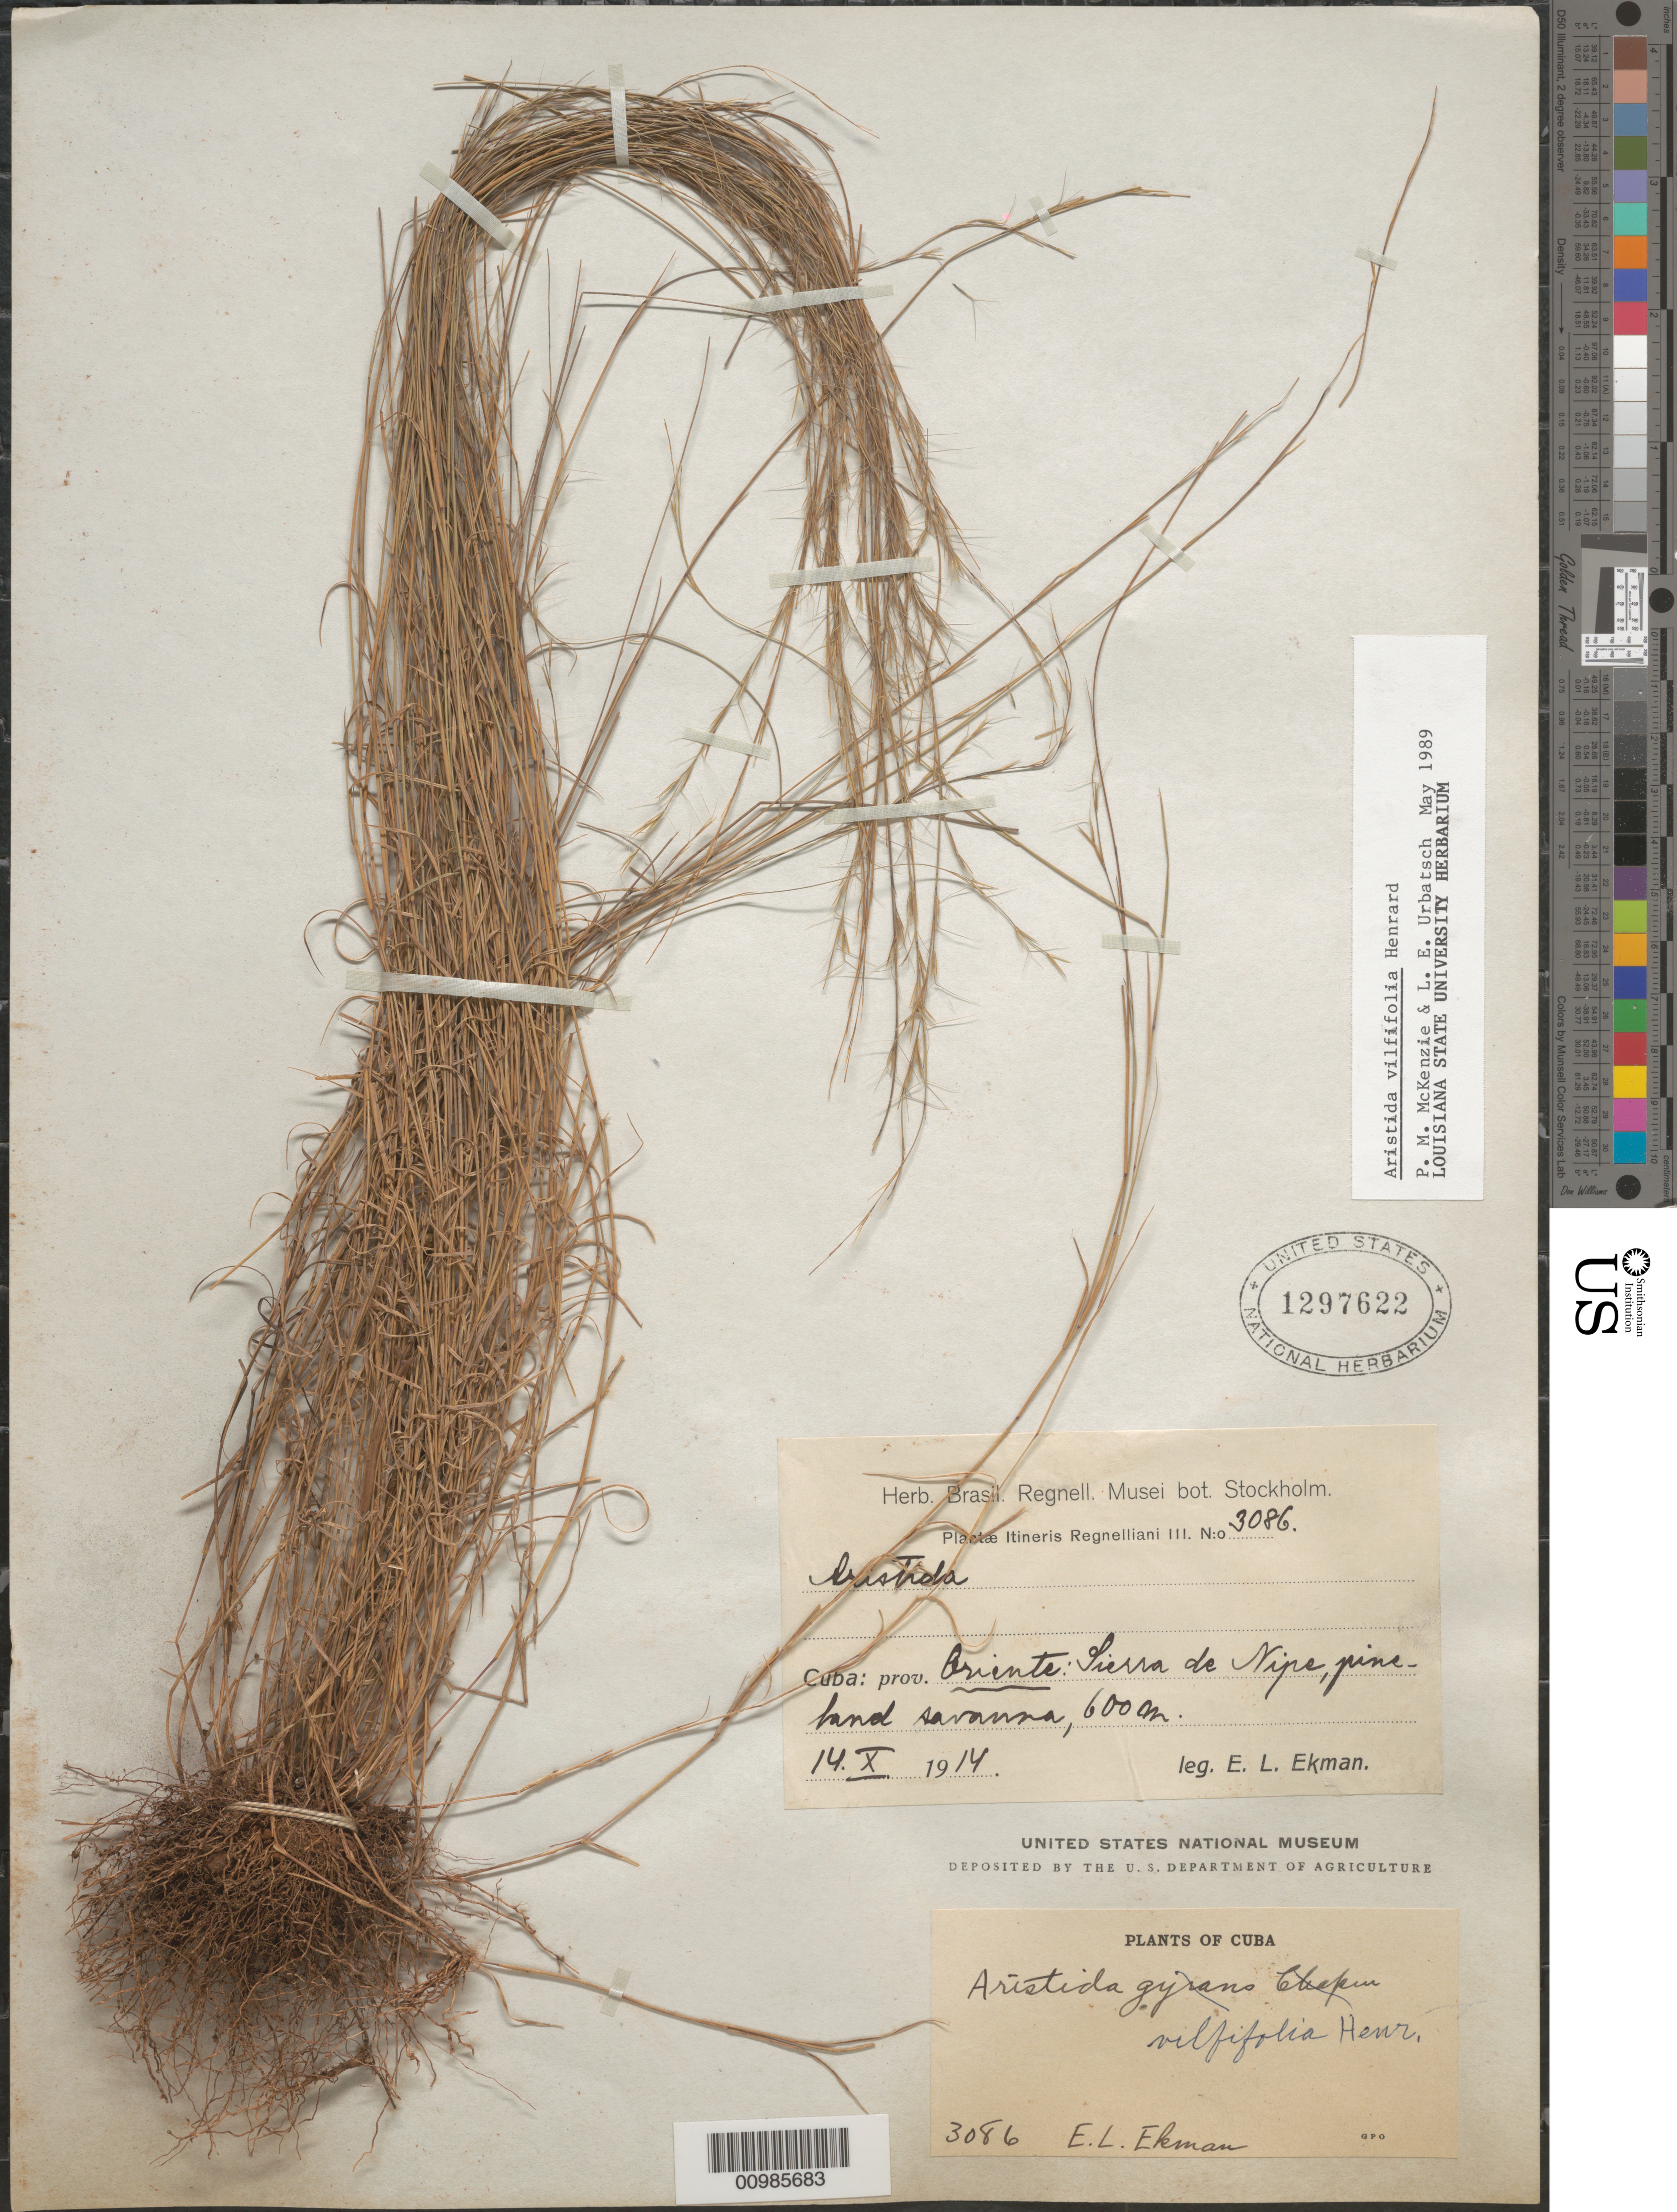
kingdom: Plantae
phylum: Tracheophyta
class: Liliopsida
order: Poales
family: Poaceae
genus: Aristida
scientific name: Aristida vilfifolia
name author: Henr.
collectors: E. L. Ekman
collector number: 3086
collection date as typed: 14 Oct 1914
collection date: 1914-10-14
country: Cuba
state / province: Holguín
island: Cuba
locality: Sierra de Nipe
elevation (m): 600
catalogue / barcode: US 1297622